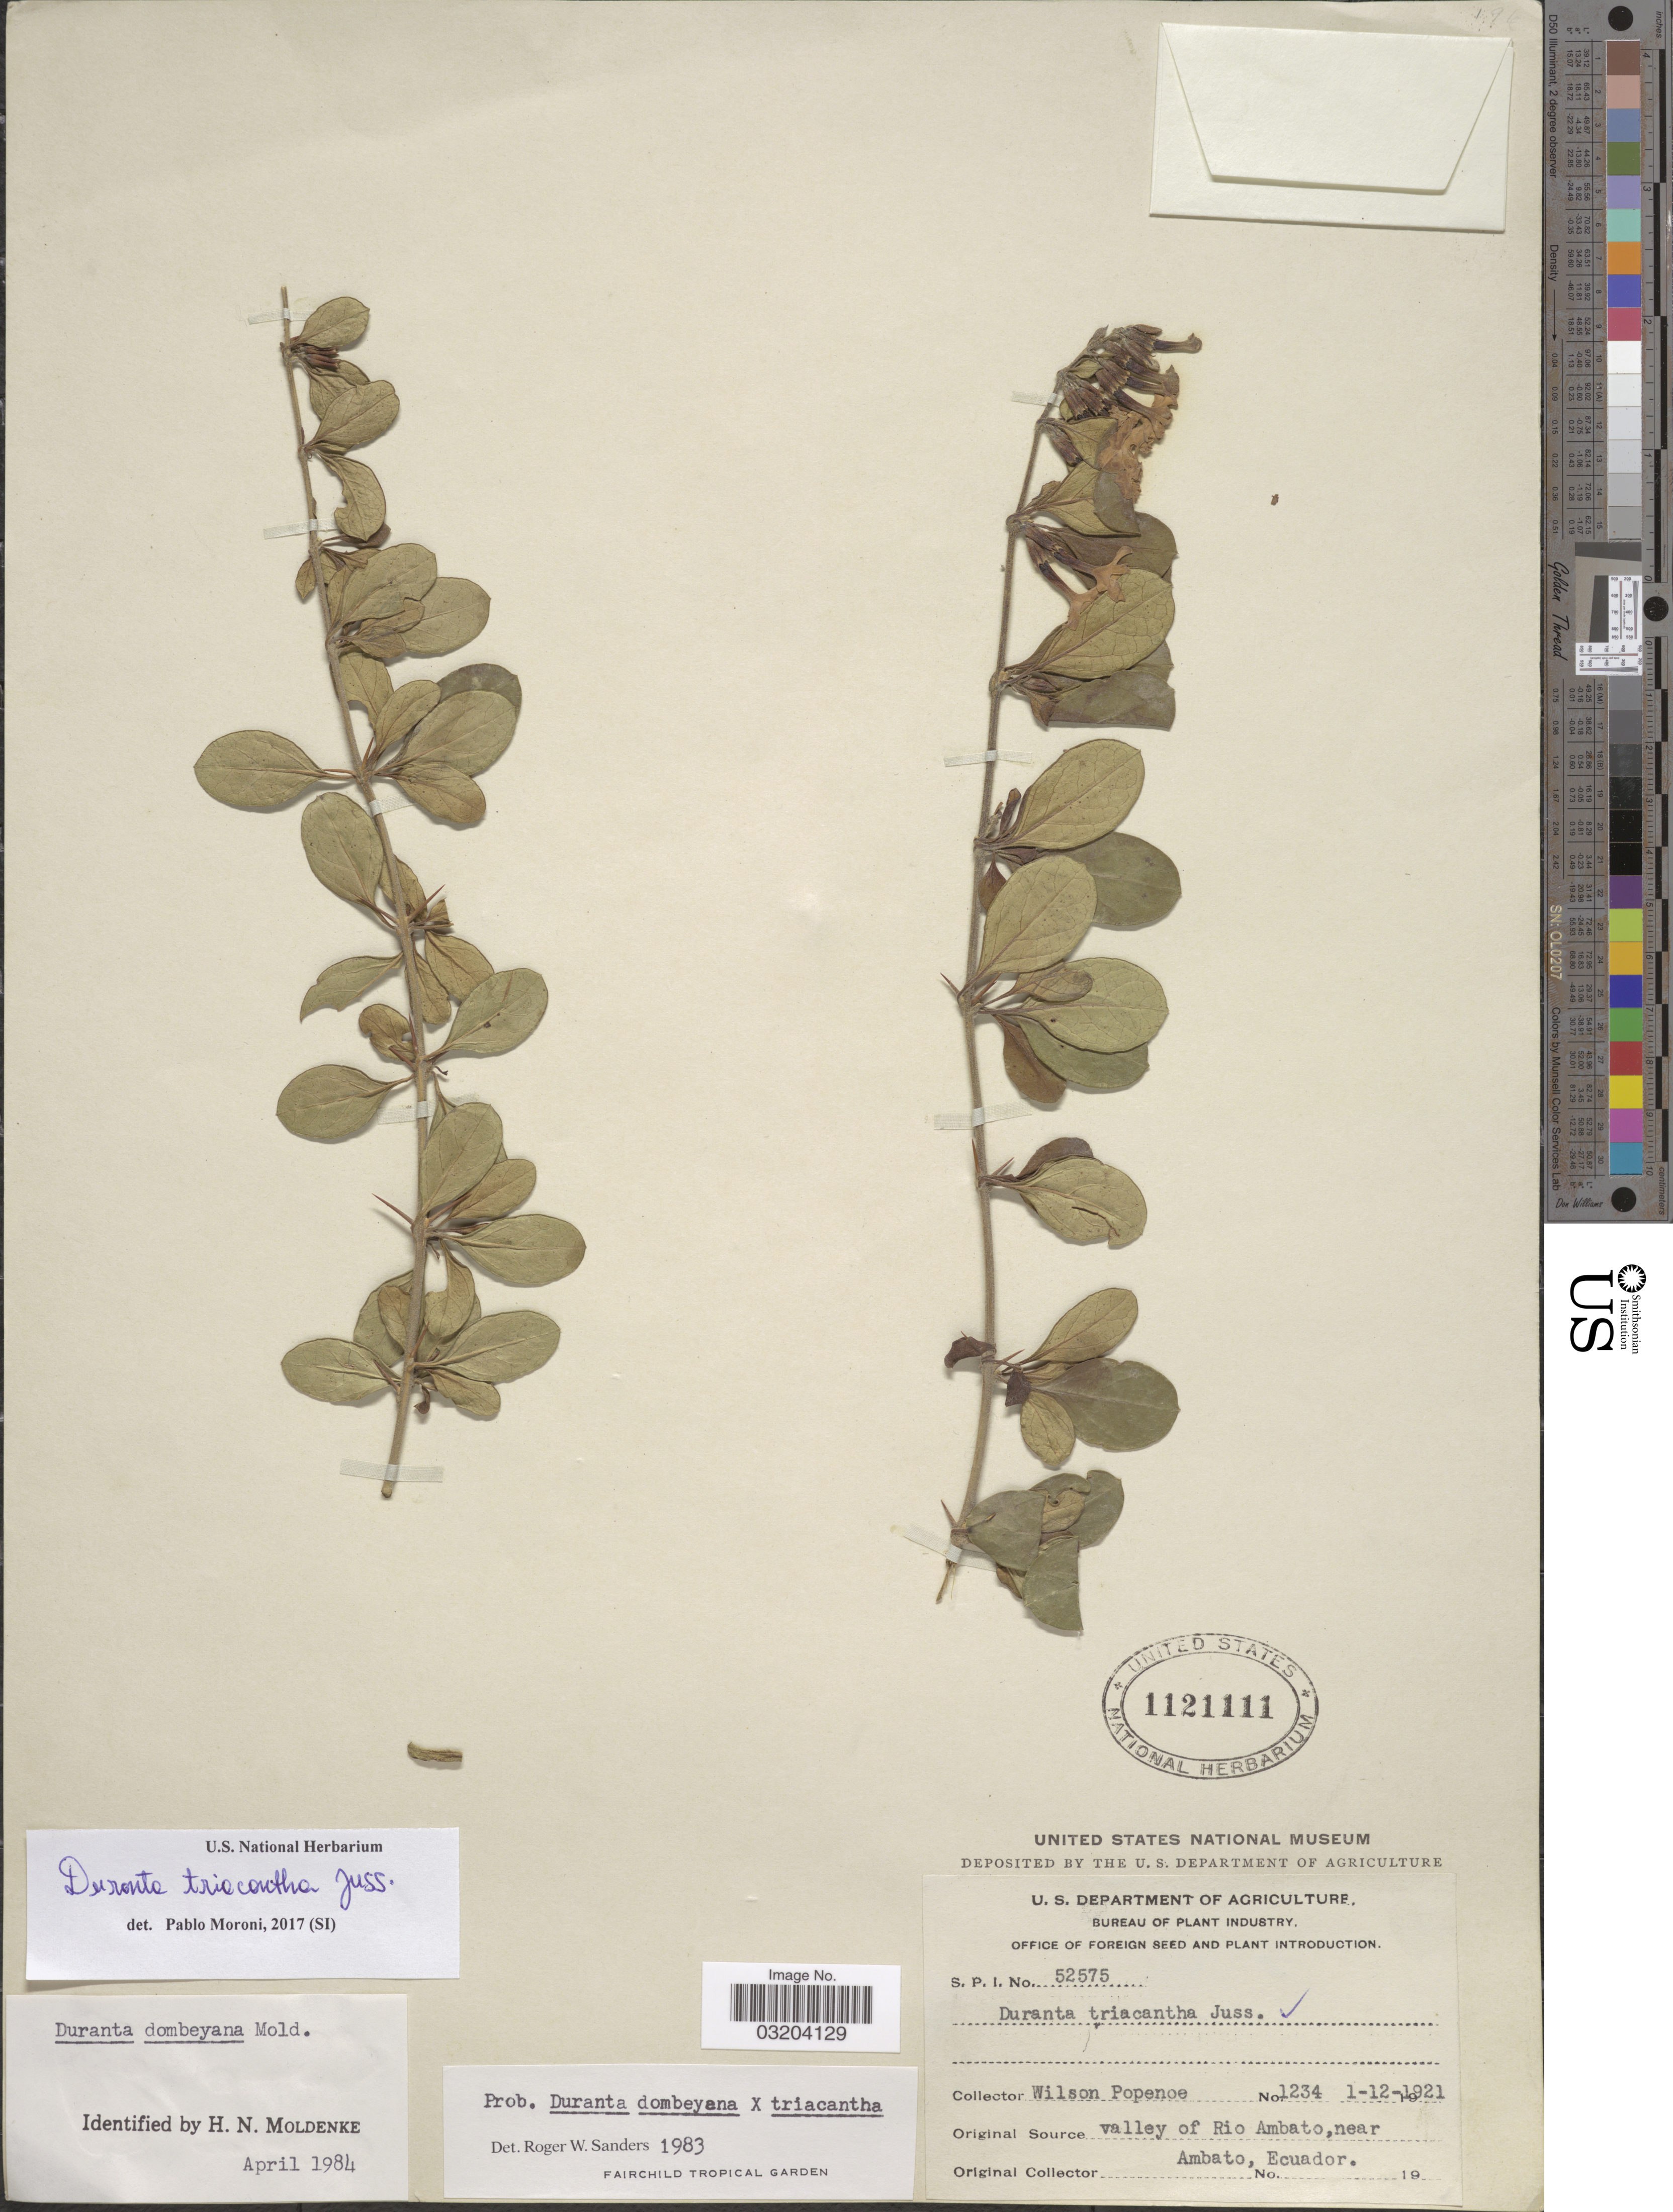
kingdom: Plantae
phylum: Tracheophyta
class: Magnoliopsida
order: Lamiales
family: Verbenaceae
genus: Duranta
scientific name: Duranta triacantha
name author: Juss.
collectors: F. Popenoe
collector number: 1234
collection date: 1921-12-01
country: Ecuador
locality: Valley of Rio Ambato, near Ambato.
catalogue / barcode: US 1121111